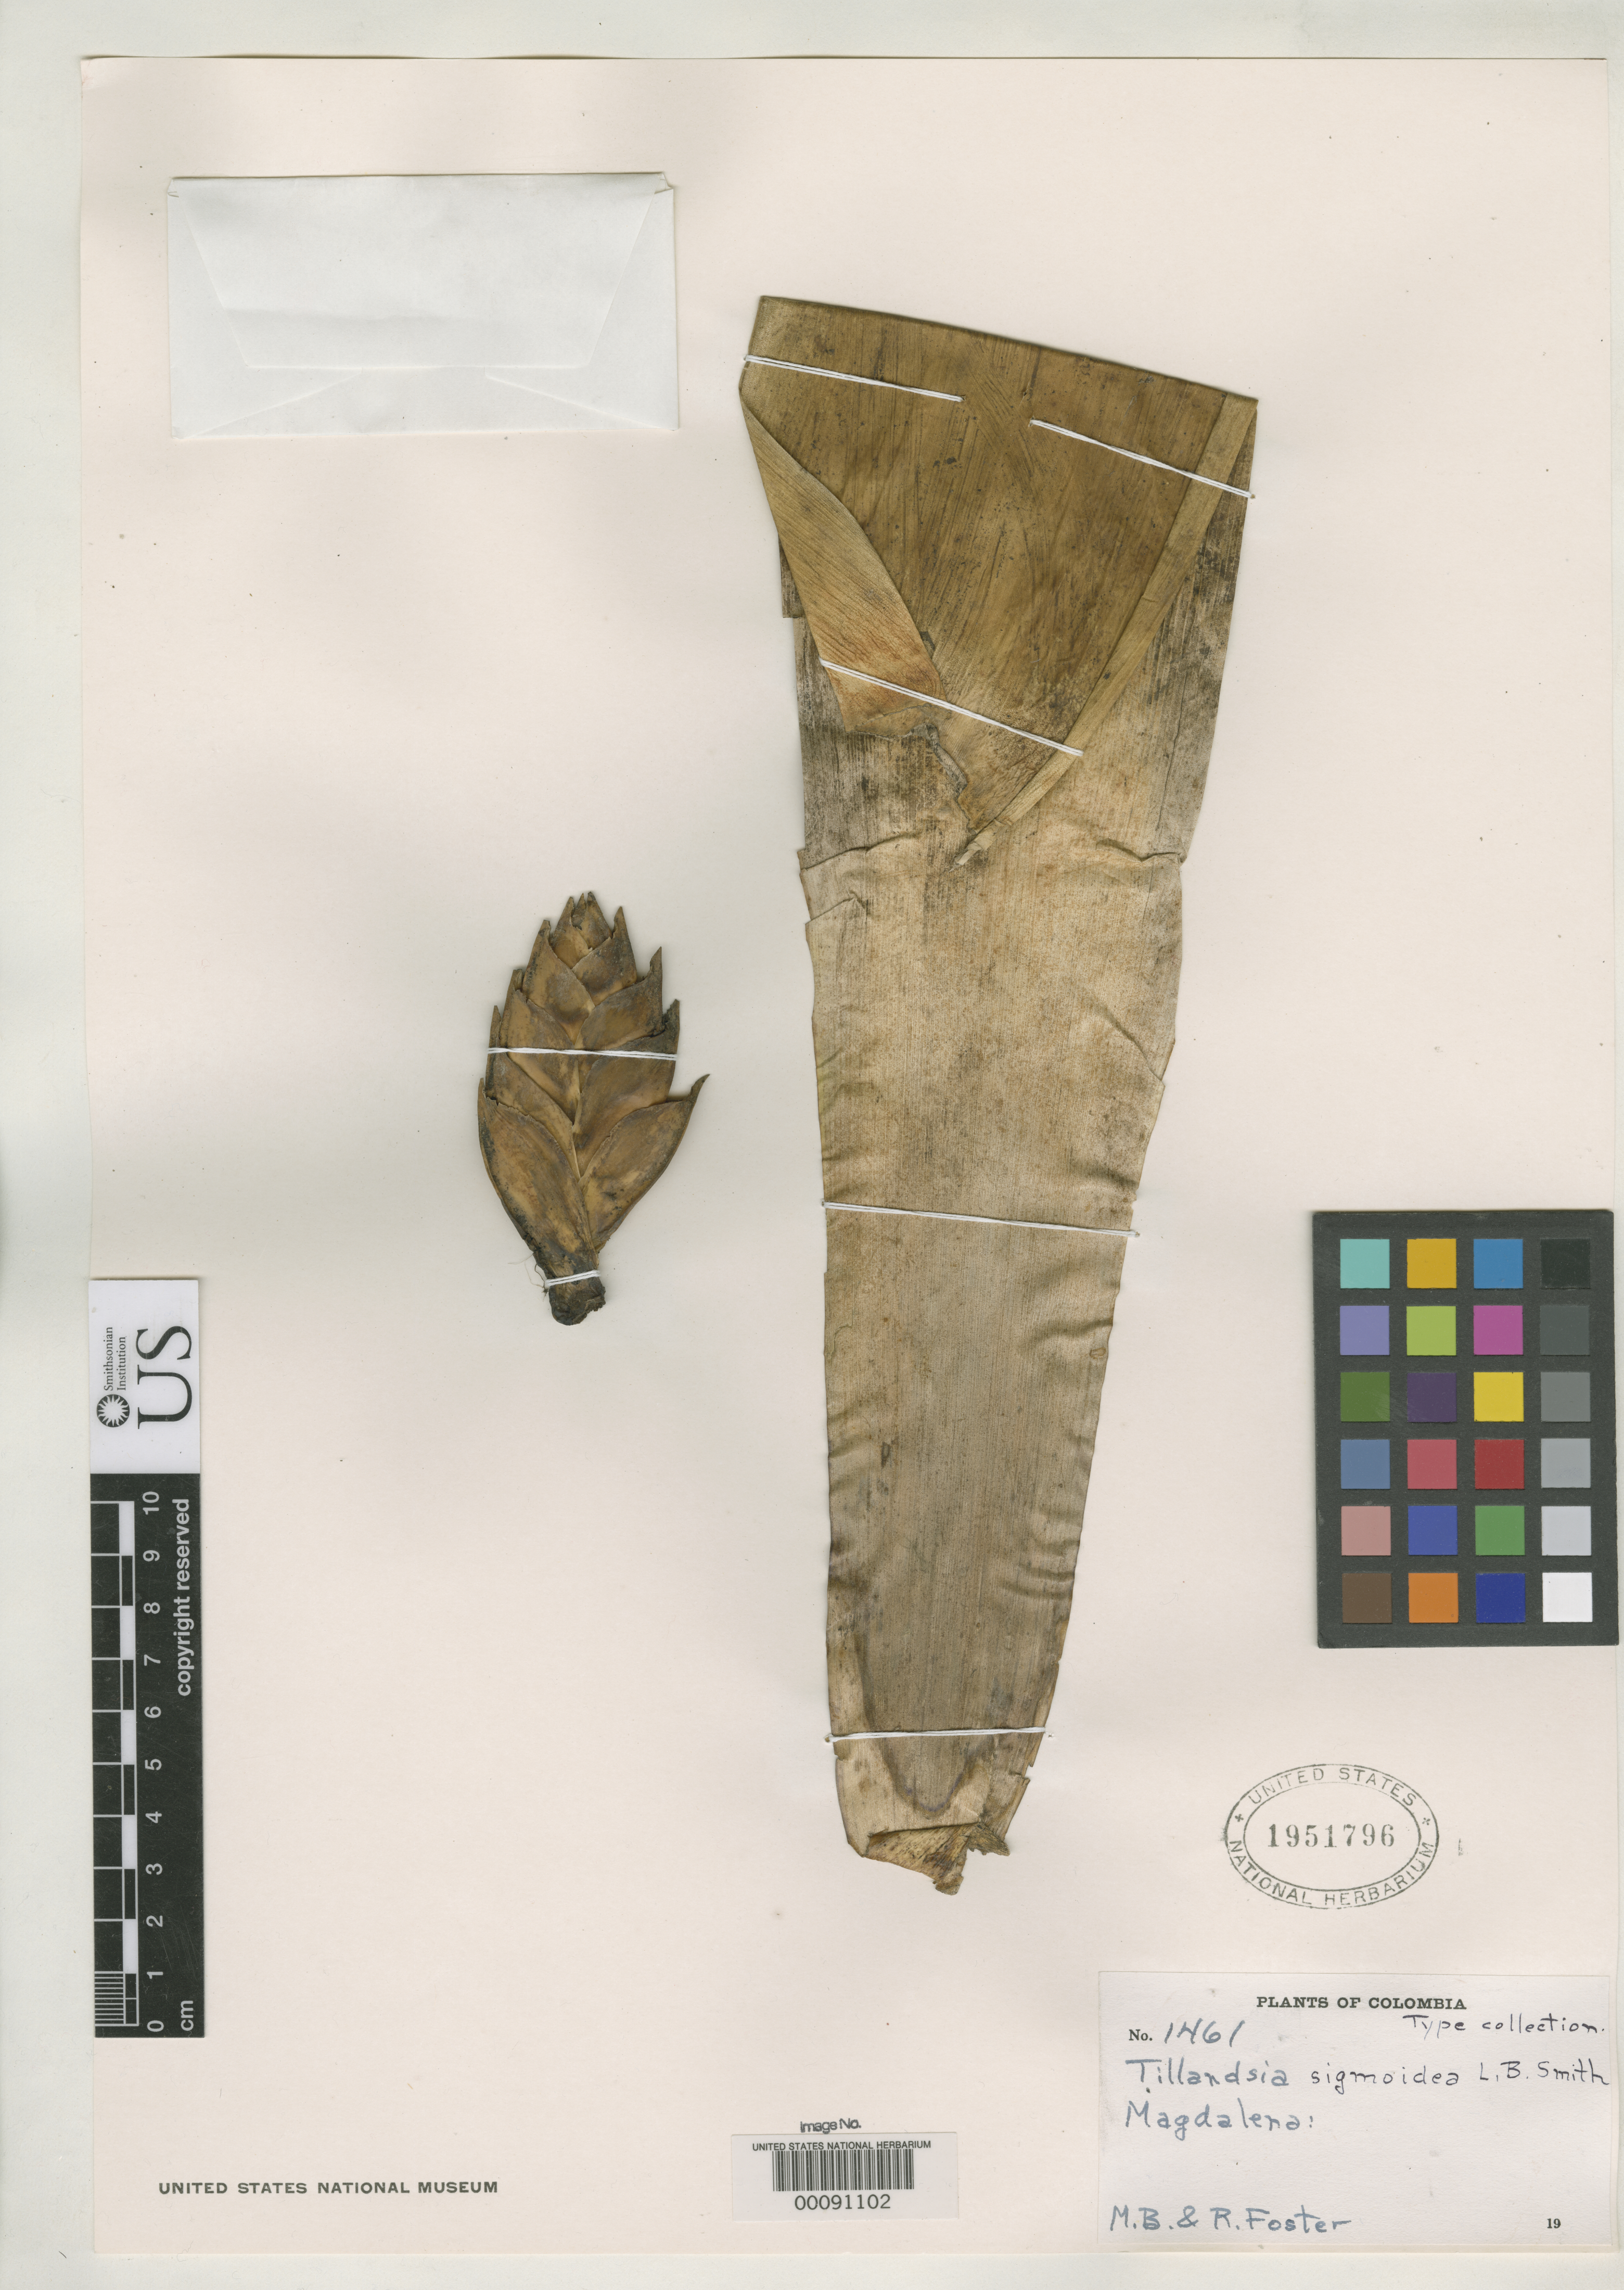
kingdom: Plantae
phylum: Tracheophyta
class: Liliopsida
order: Poales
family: Bromeliaceae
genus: Tillandsia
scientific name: Tillandsia sigmoidea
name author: L.B. Sm.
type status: Isotype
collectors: M. B. Foster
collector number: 1461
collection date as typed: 19 Aug 1946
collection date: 1946-08-19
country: Colombia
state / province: Magdalena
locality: Sierra Nevada de Santa Marta, Aduriameina.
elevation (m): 3060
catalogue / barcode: US 1951796